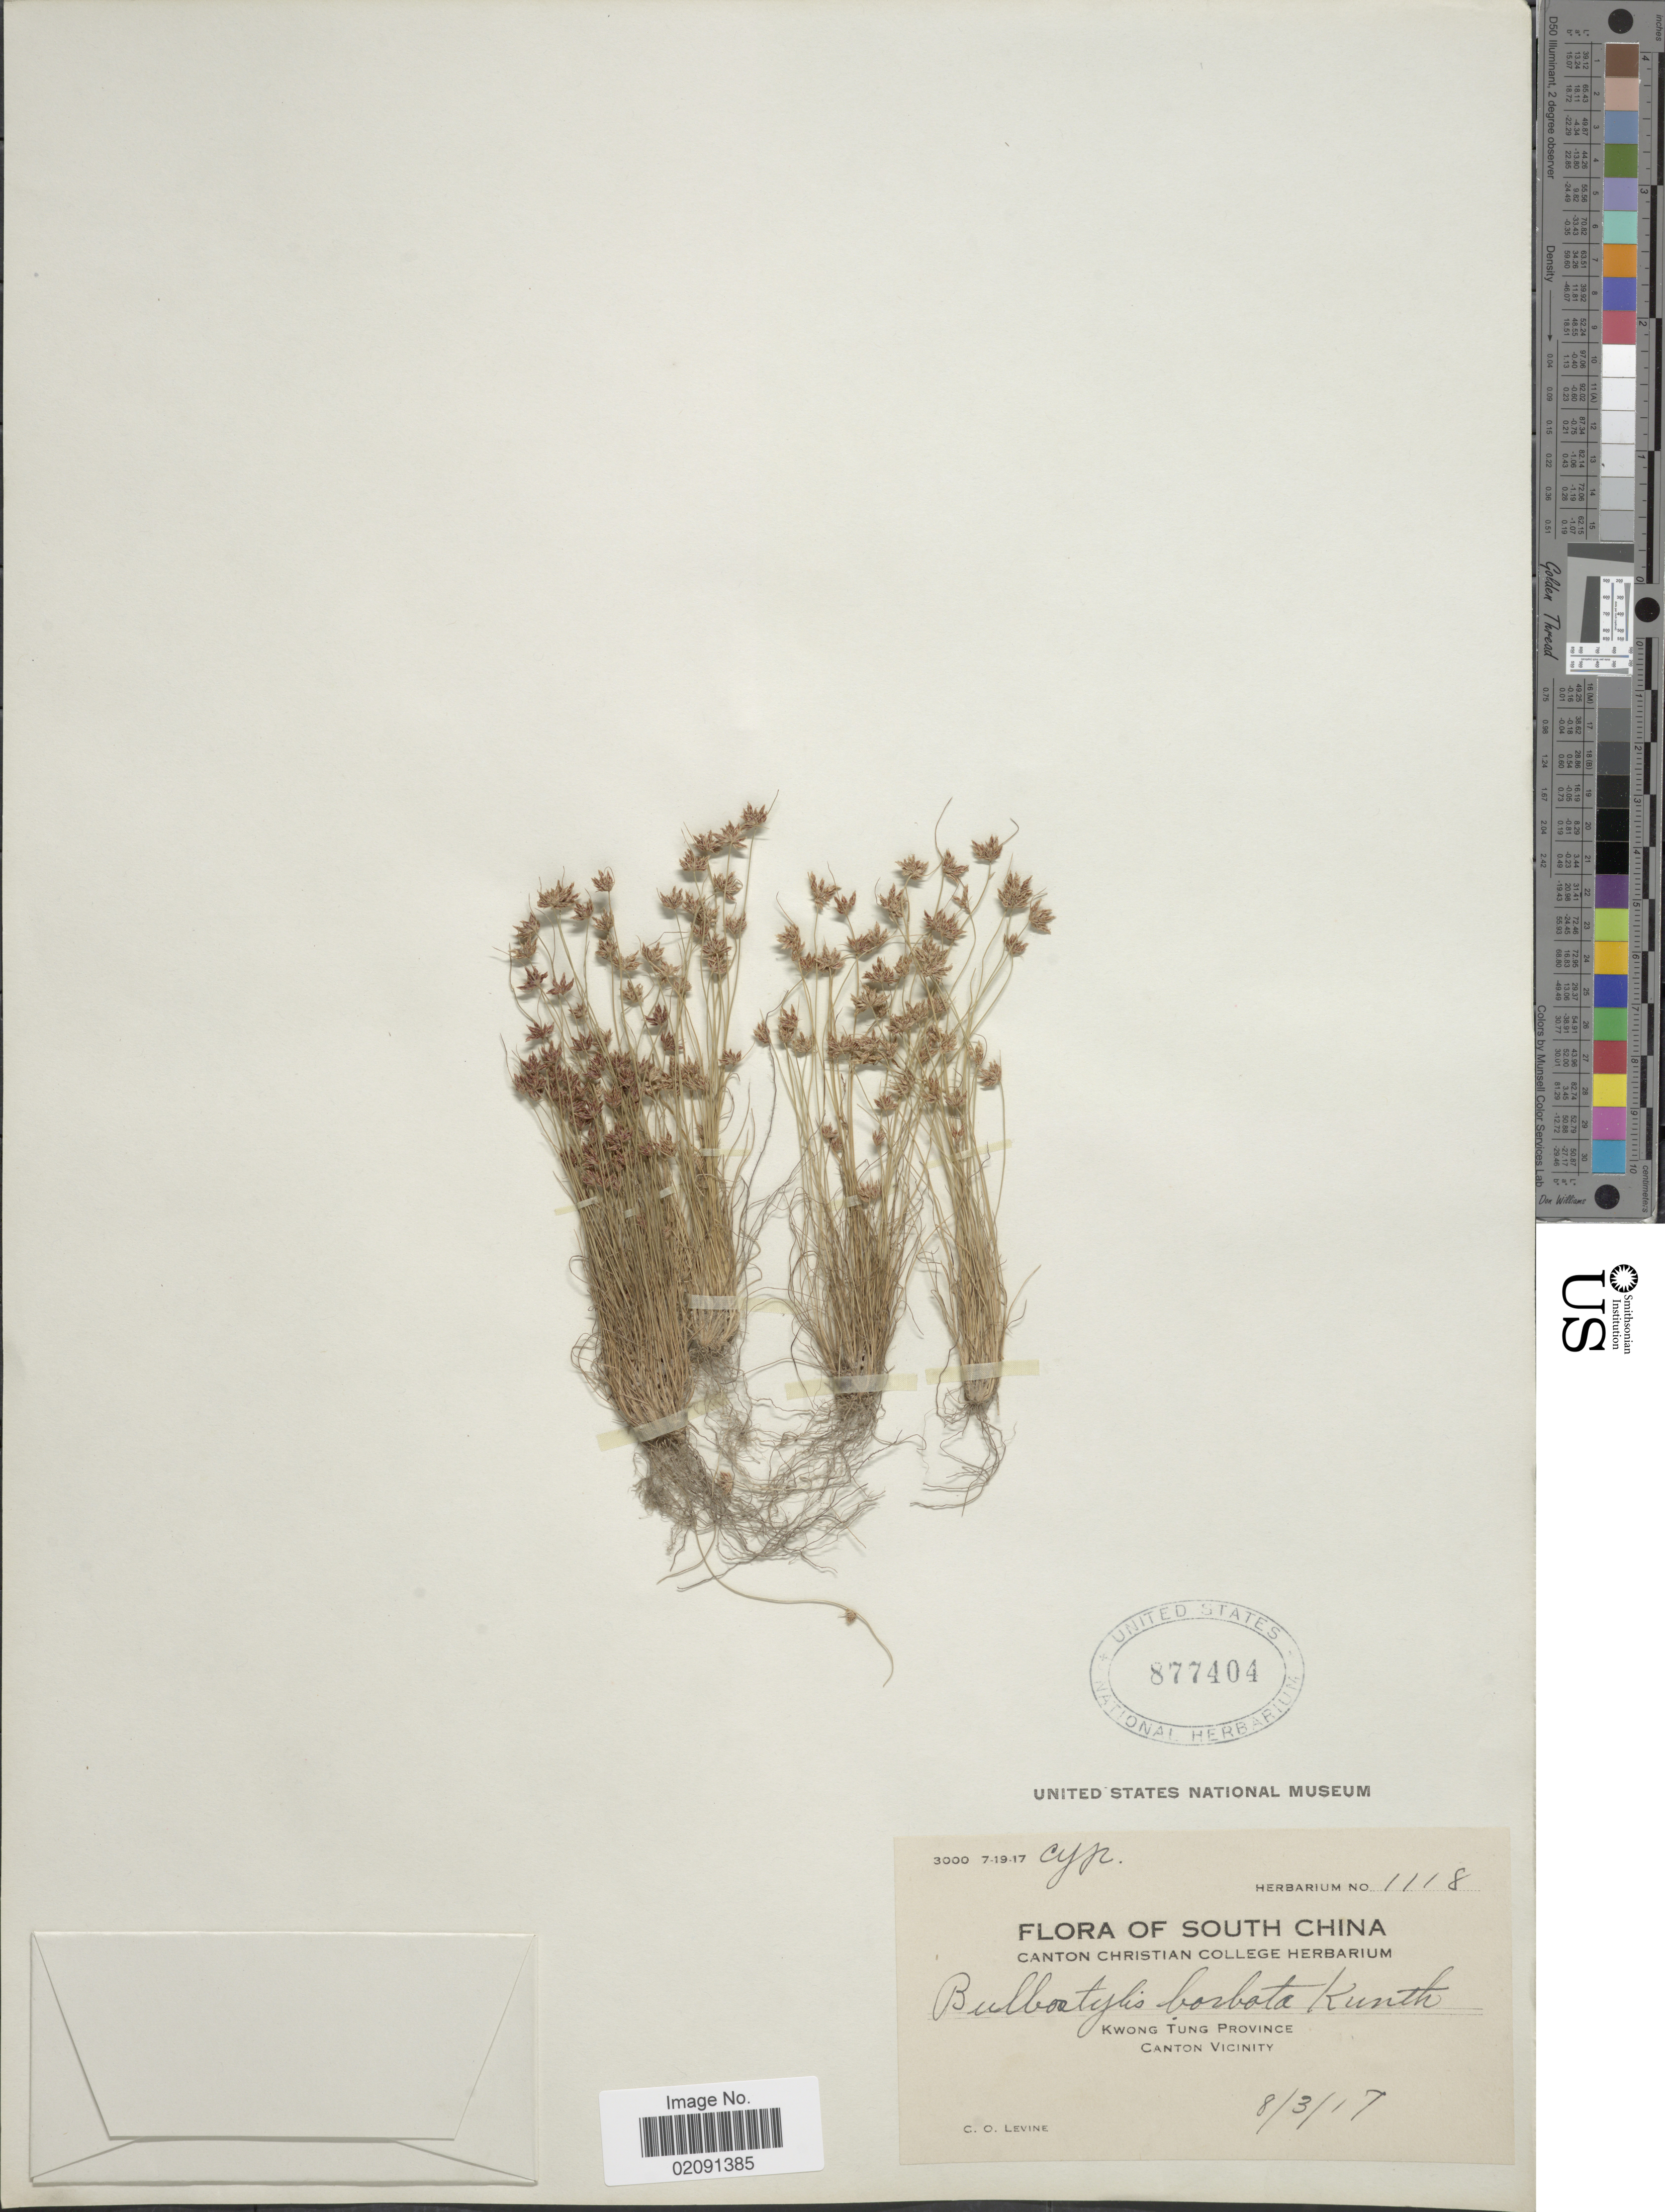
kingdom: Plantae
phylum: Tracheophyta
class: Liliopsida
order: Poales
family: Cyperaceae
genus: Bulbostylis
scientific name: Bulbostylis barbata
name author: (Rottb.) C.B. Clarke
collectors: C. O. Levine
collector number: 1118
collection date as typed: Transcribed d/m/y: 8/3/17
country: China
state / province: Guangdong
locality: Kwong Tung Province, Canton Vicinity.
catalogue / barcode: US 877404